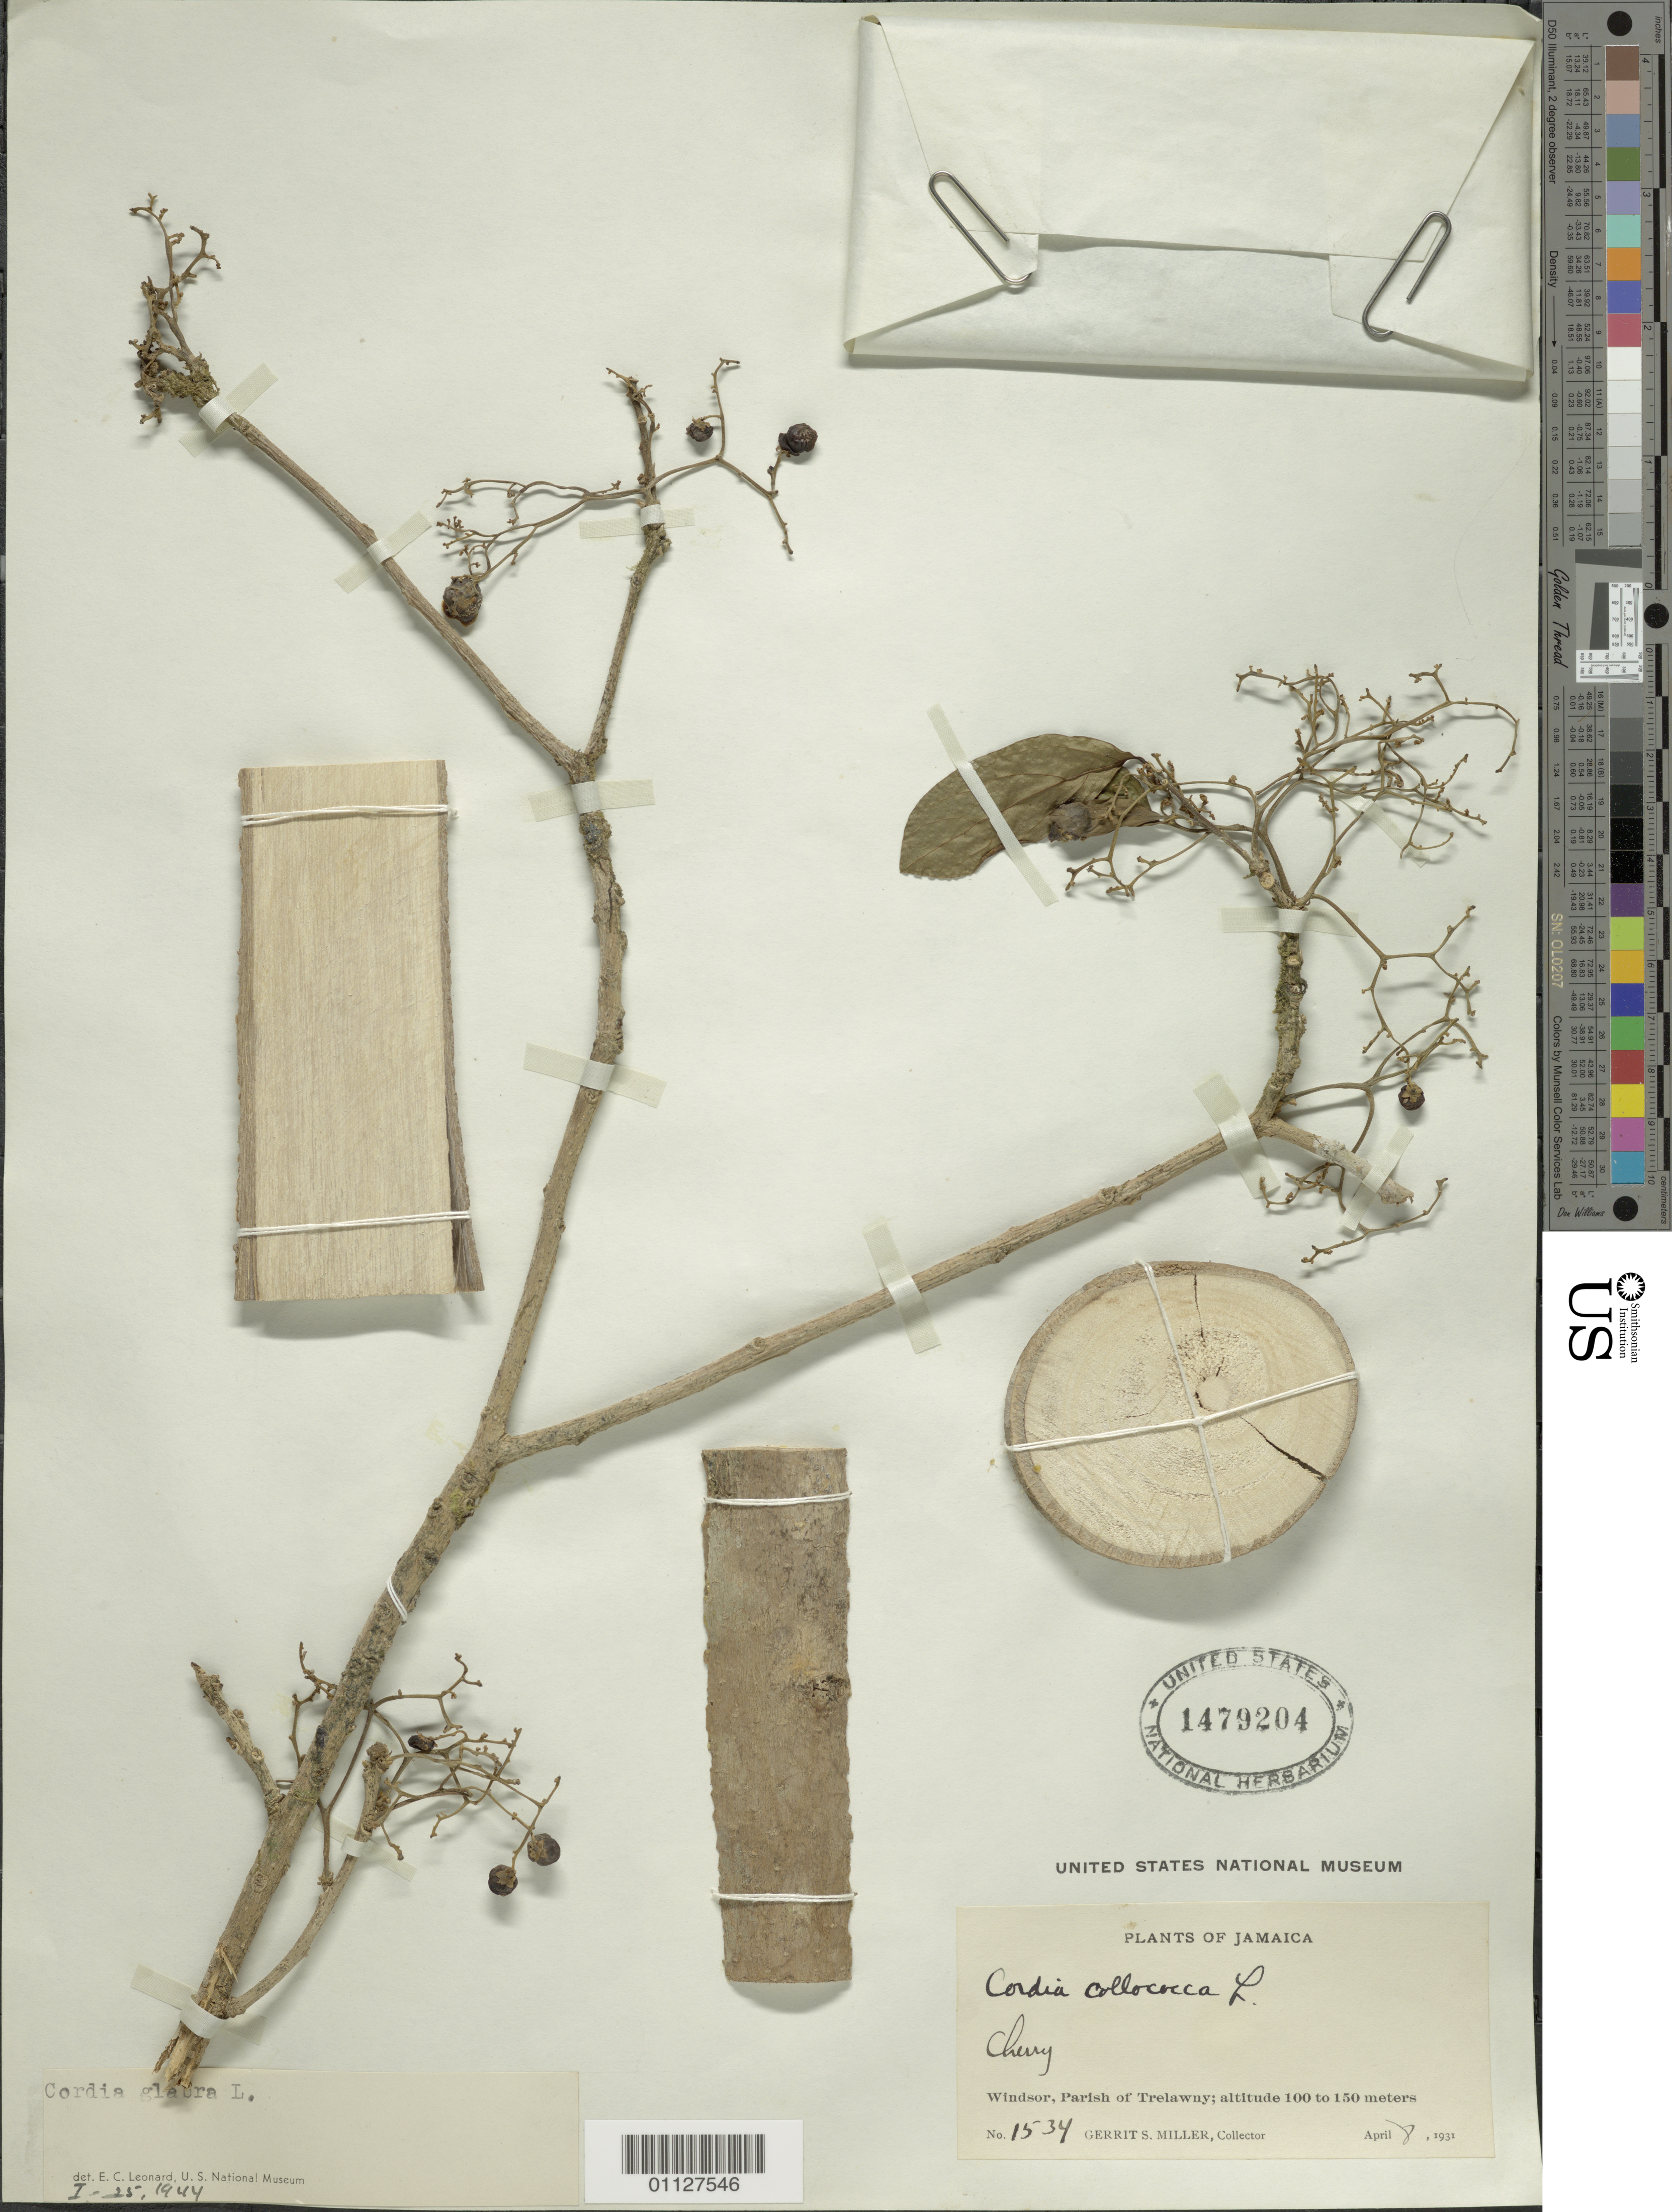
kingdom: Plantae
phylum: Tracheophyta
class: Magnoliopsida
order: Boraginales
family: Cordiaceae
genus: Cordia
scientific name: Cordia collococca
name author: L.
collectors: G. S. Miller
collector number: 1534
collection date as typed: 08 Apr 1931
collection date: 1931-04-08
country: Jamaica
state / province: Trelawny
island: Jamaica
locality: Windsor.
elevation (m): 100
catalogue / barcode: US 1479204